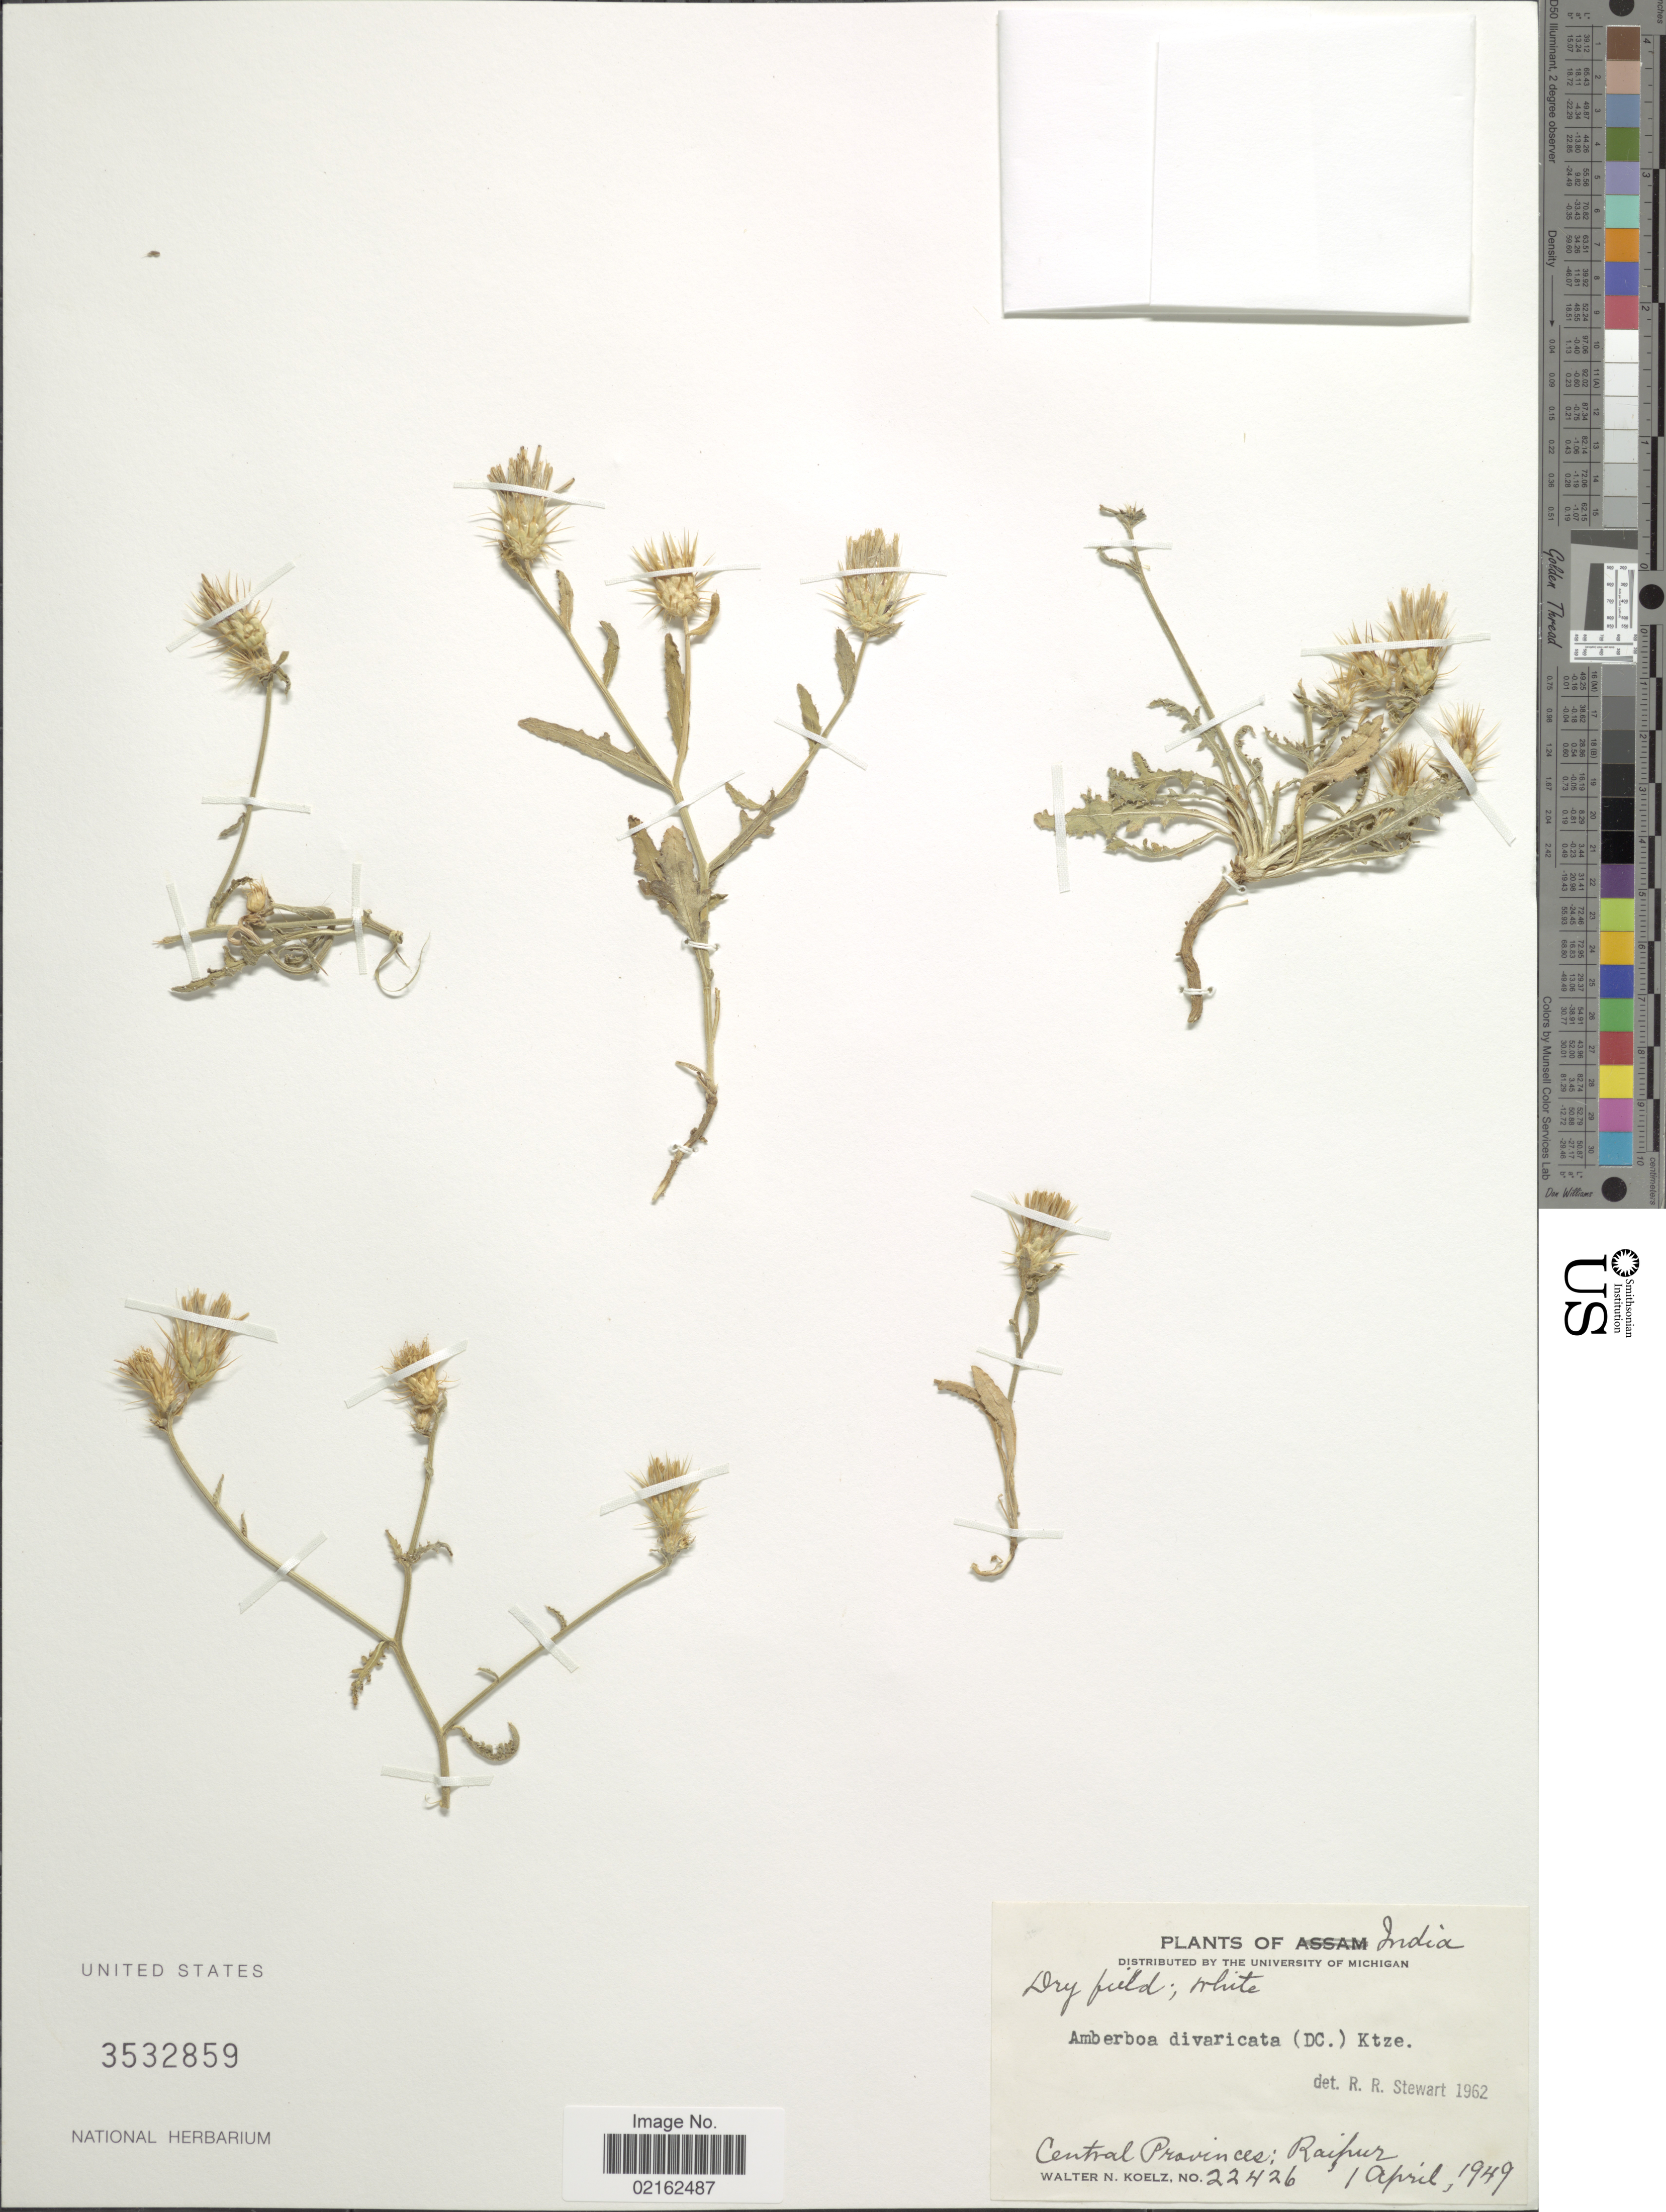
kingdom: Plantae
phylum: Tracheophyta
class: Magnoliopsida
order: Asterales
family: Asteraceae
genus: Amberboa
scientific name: Amberboa divaricata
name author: (DC.) Kuntze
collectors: W. N. Koelz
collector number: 22426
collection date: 1949-04-01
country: India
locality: Central Province, Raipur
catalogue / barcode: US 3532859